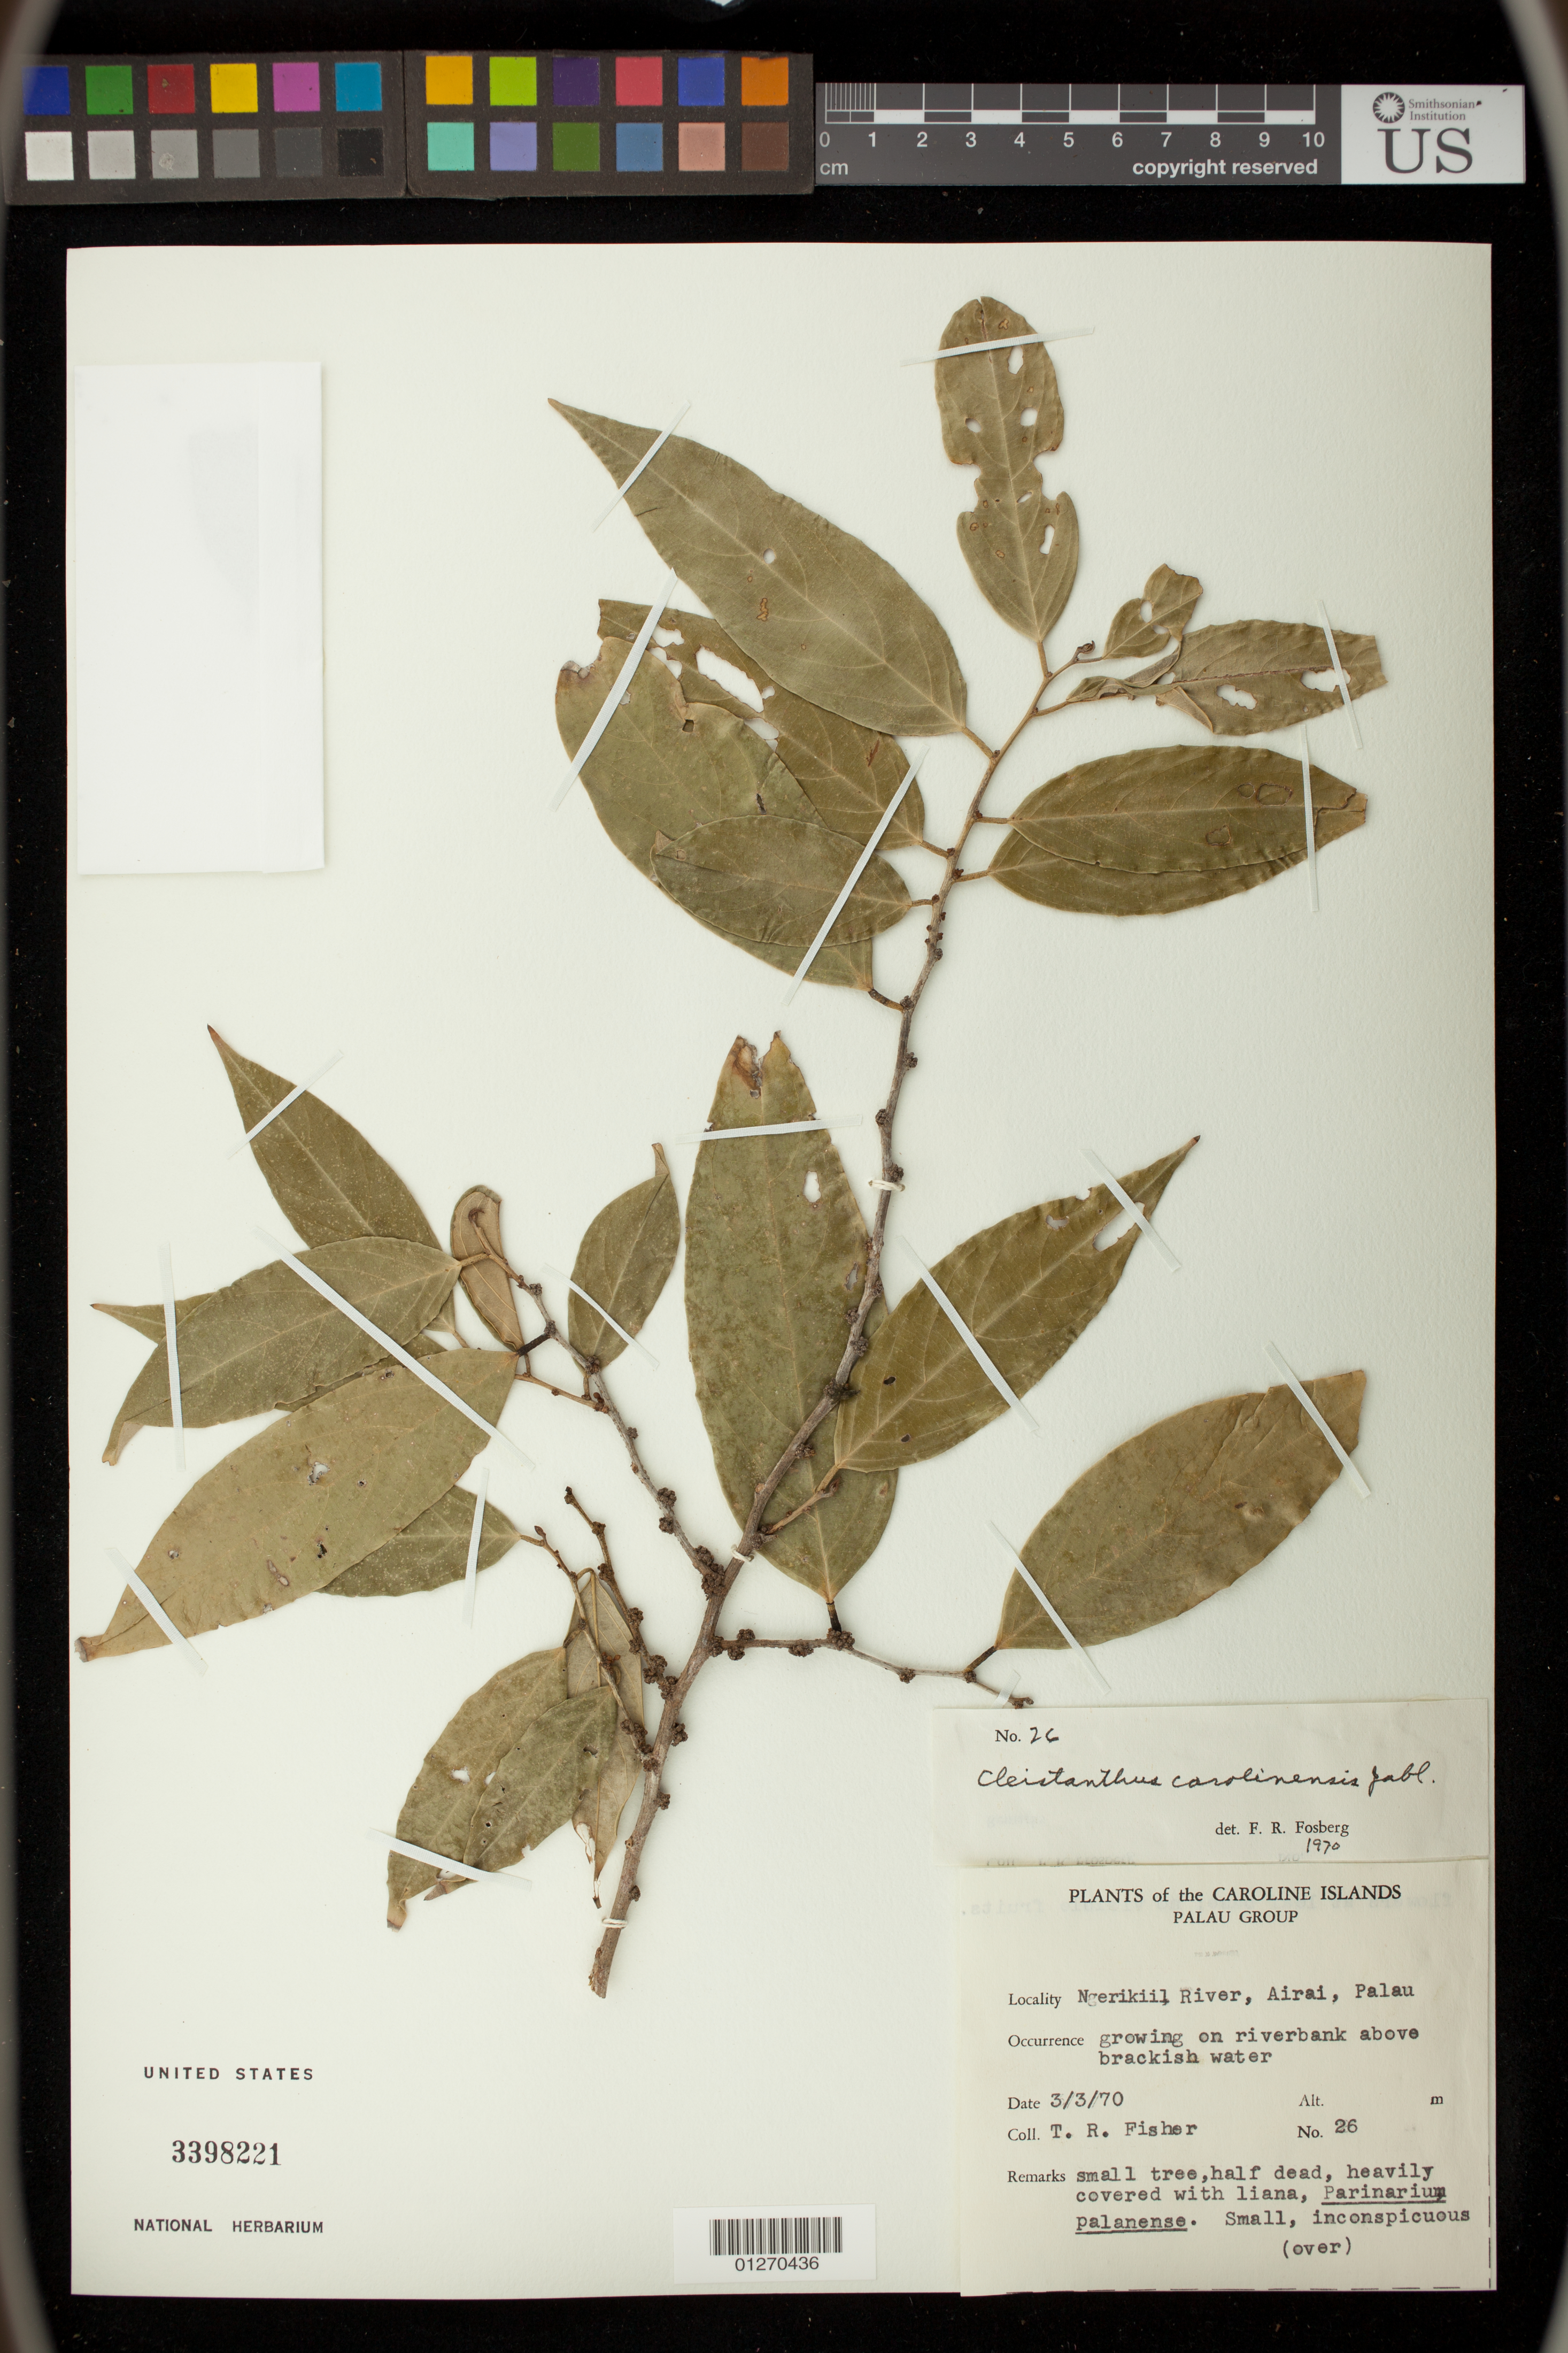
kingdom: Plantae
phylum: Tracheophyta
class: Magnoliopsida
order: Malpighiales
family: Phyllanthaceae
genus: Cleistanthus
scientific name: Cleistanthus carolinianus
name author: Jabl.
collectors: T. R. Fisher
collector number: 26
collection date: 1970-03-03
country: Palau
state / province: Caroline Islands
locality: Mgerikiil River, Airai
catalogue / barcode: US 3398221